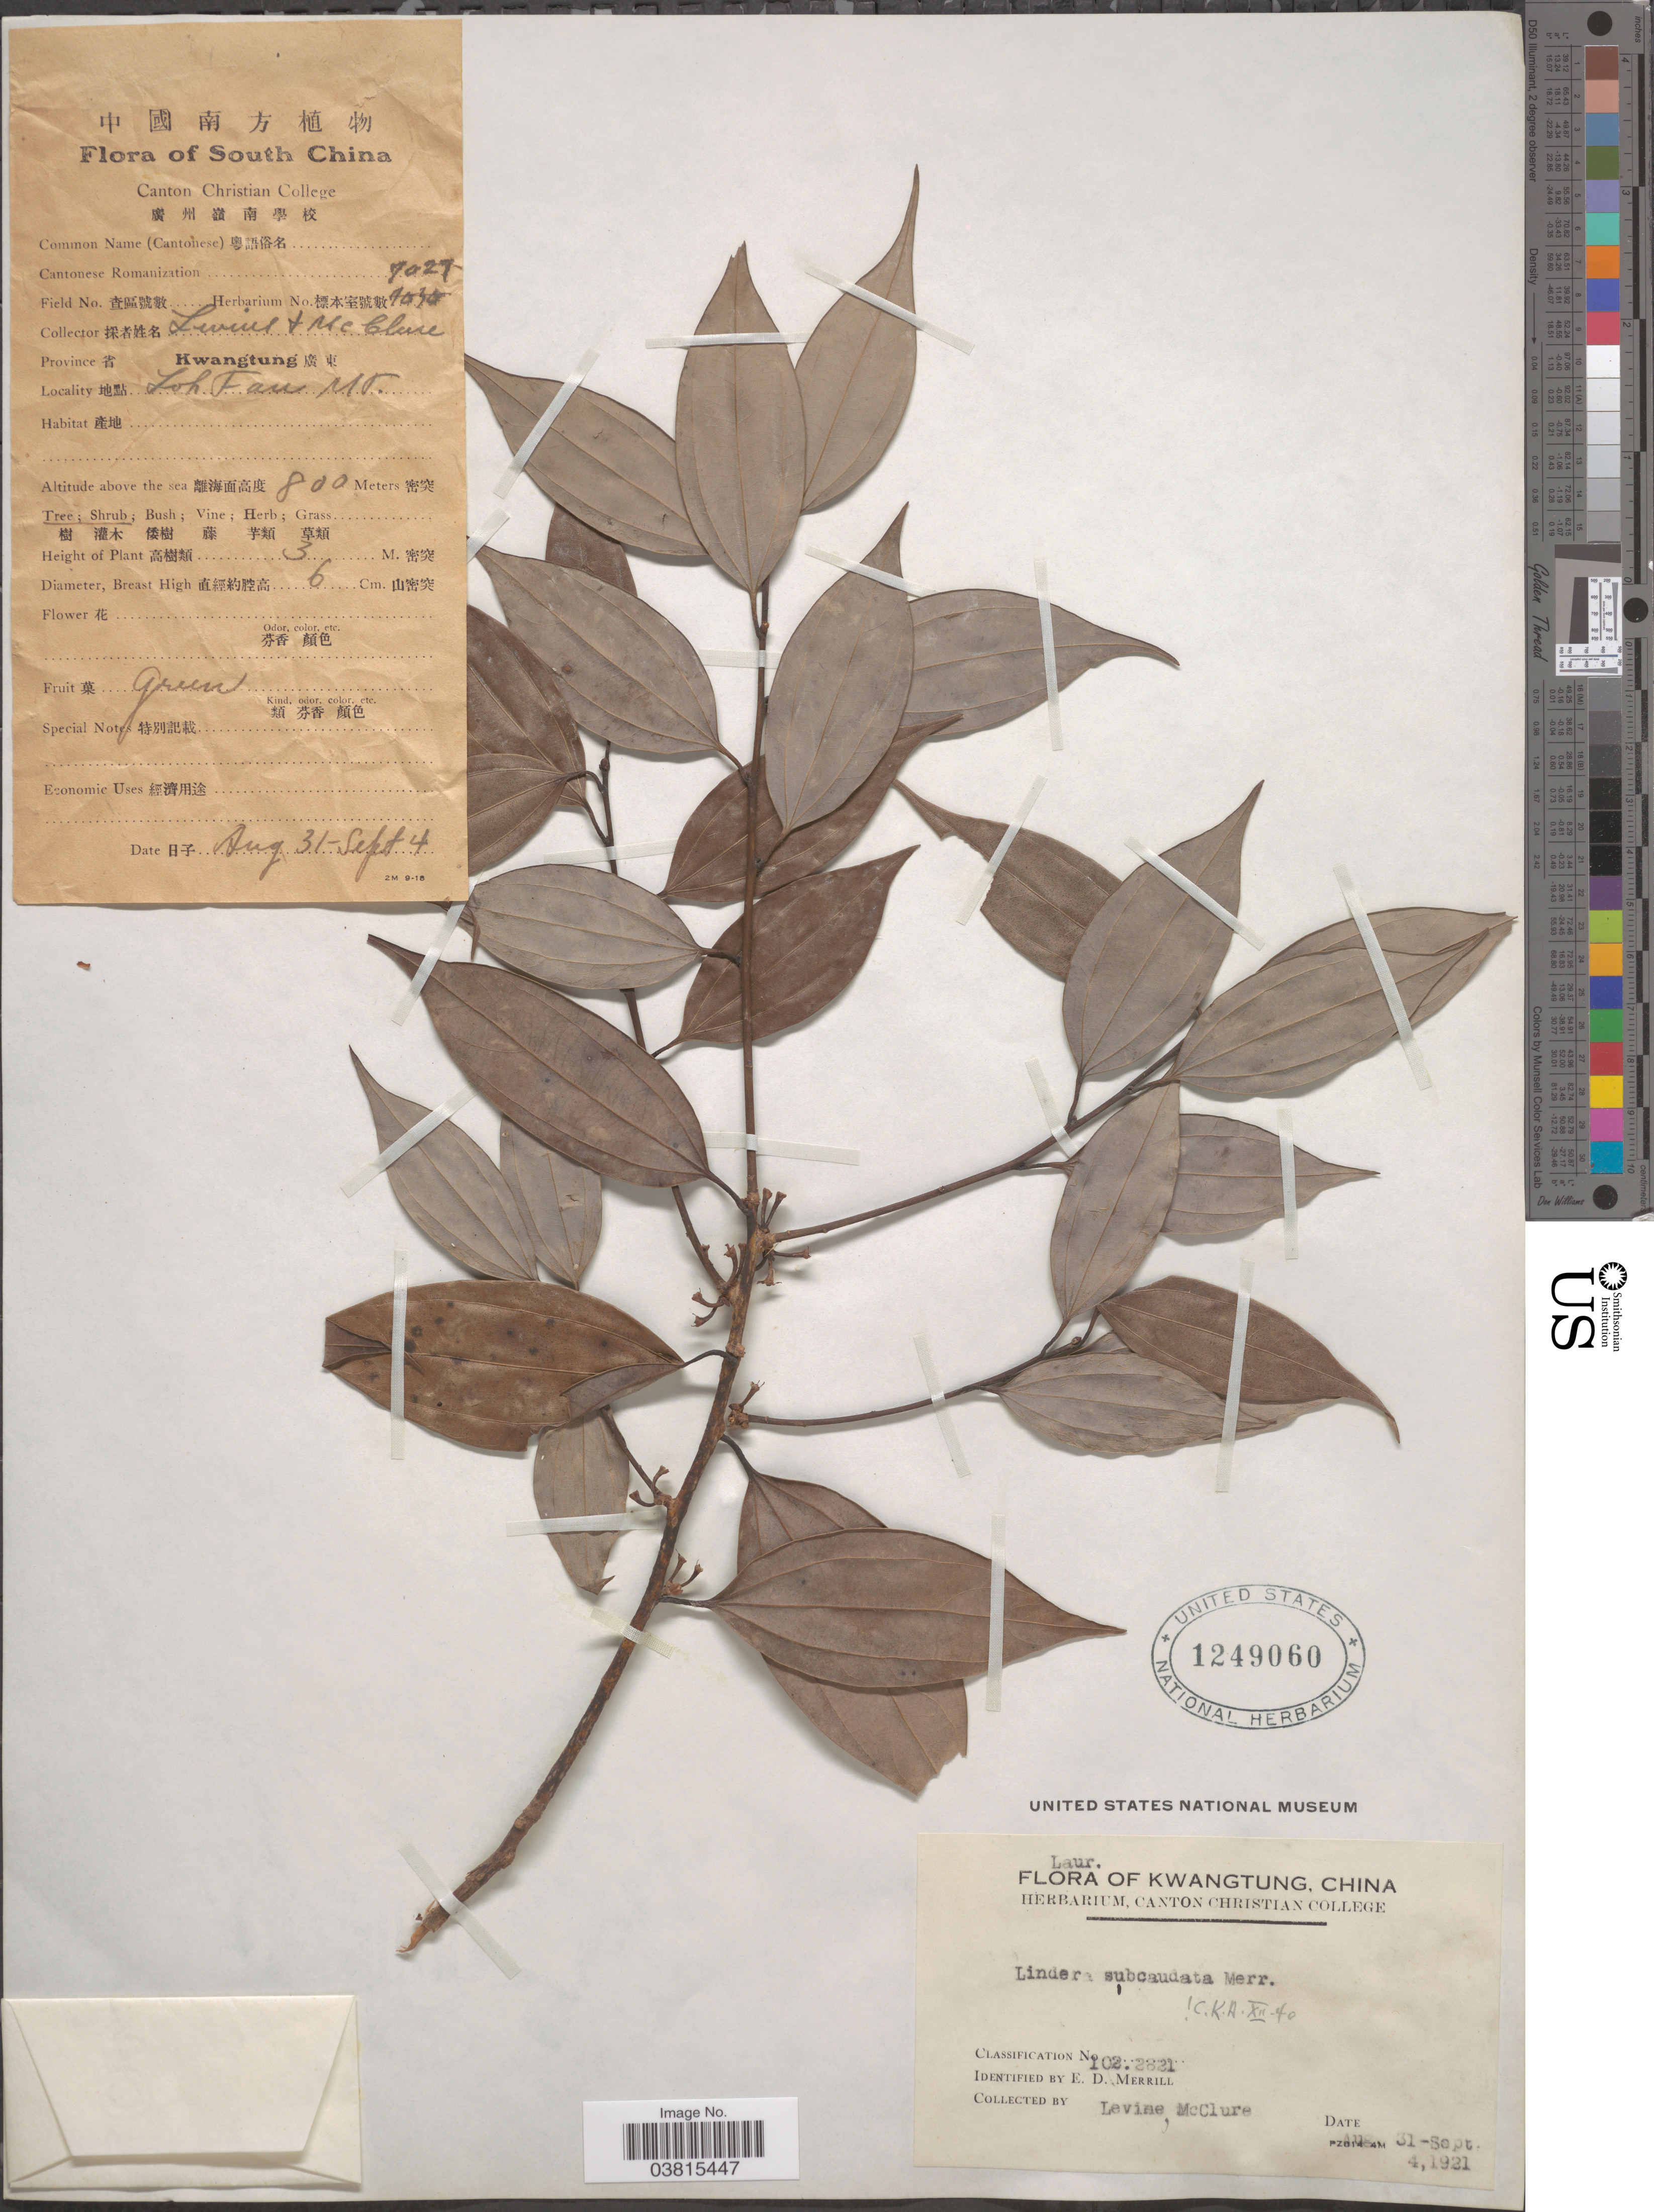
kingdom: Plantae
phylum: Tracheophyta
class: Magnoliopsida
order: Laurales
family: Lauraceae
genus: Lindera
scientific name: Lindera subcaudata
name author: Merr.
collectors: -. Levine & McClure, --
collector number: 7027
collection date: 1921-08-31/1921-09-04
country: China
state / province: Guangdong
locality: South China. Province Kwangtung. Loh Fau Mt.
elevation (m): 800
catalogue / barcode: US 1249060